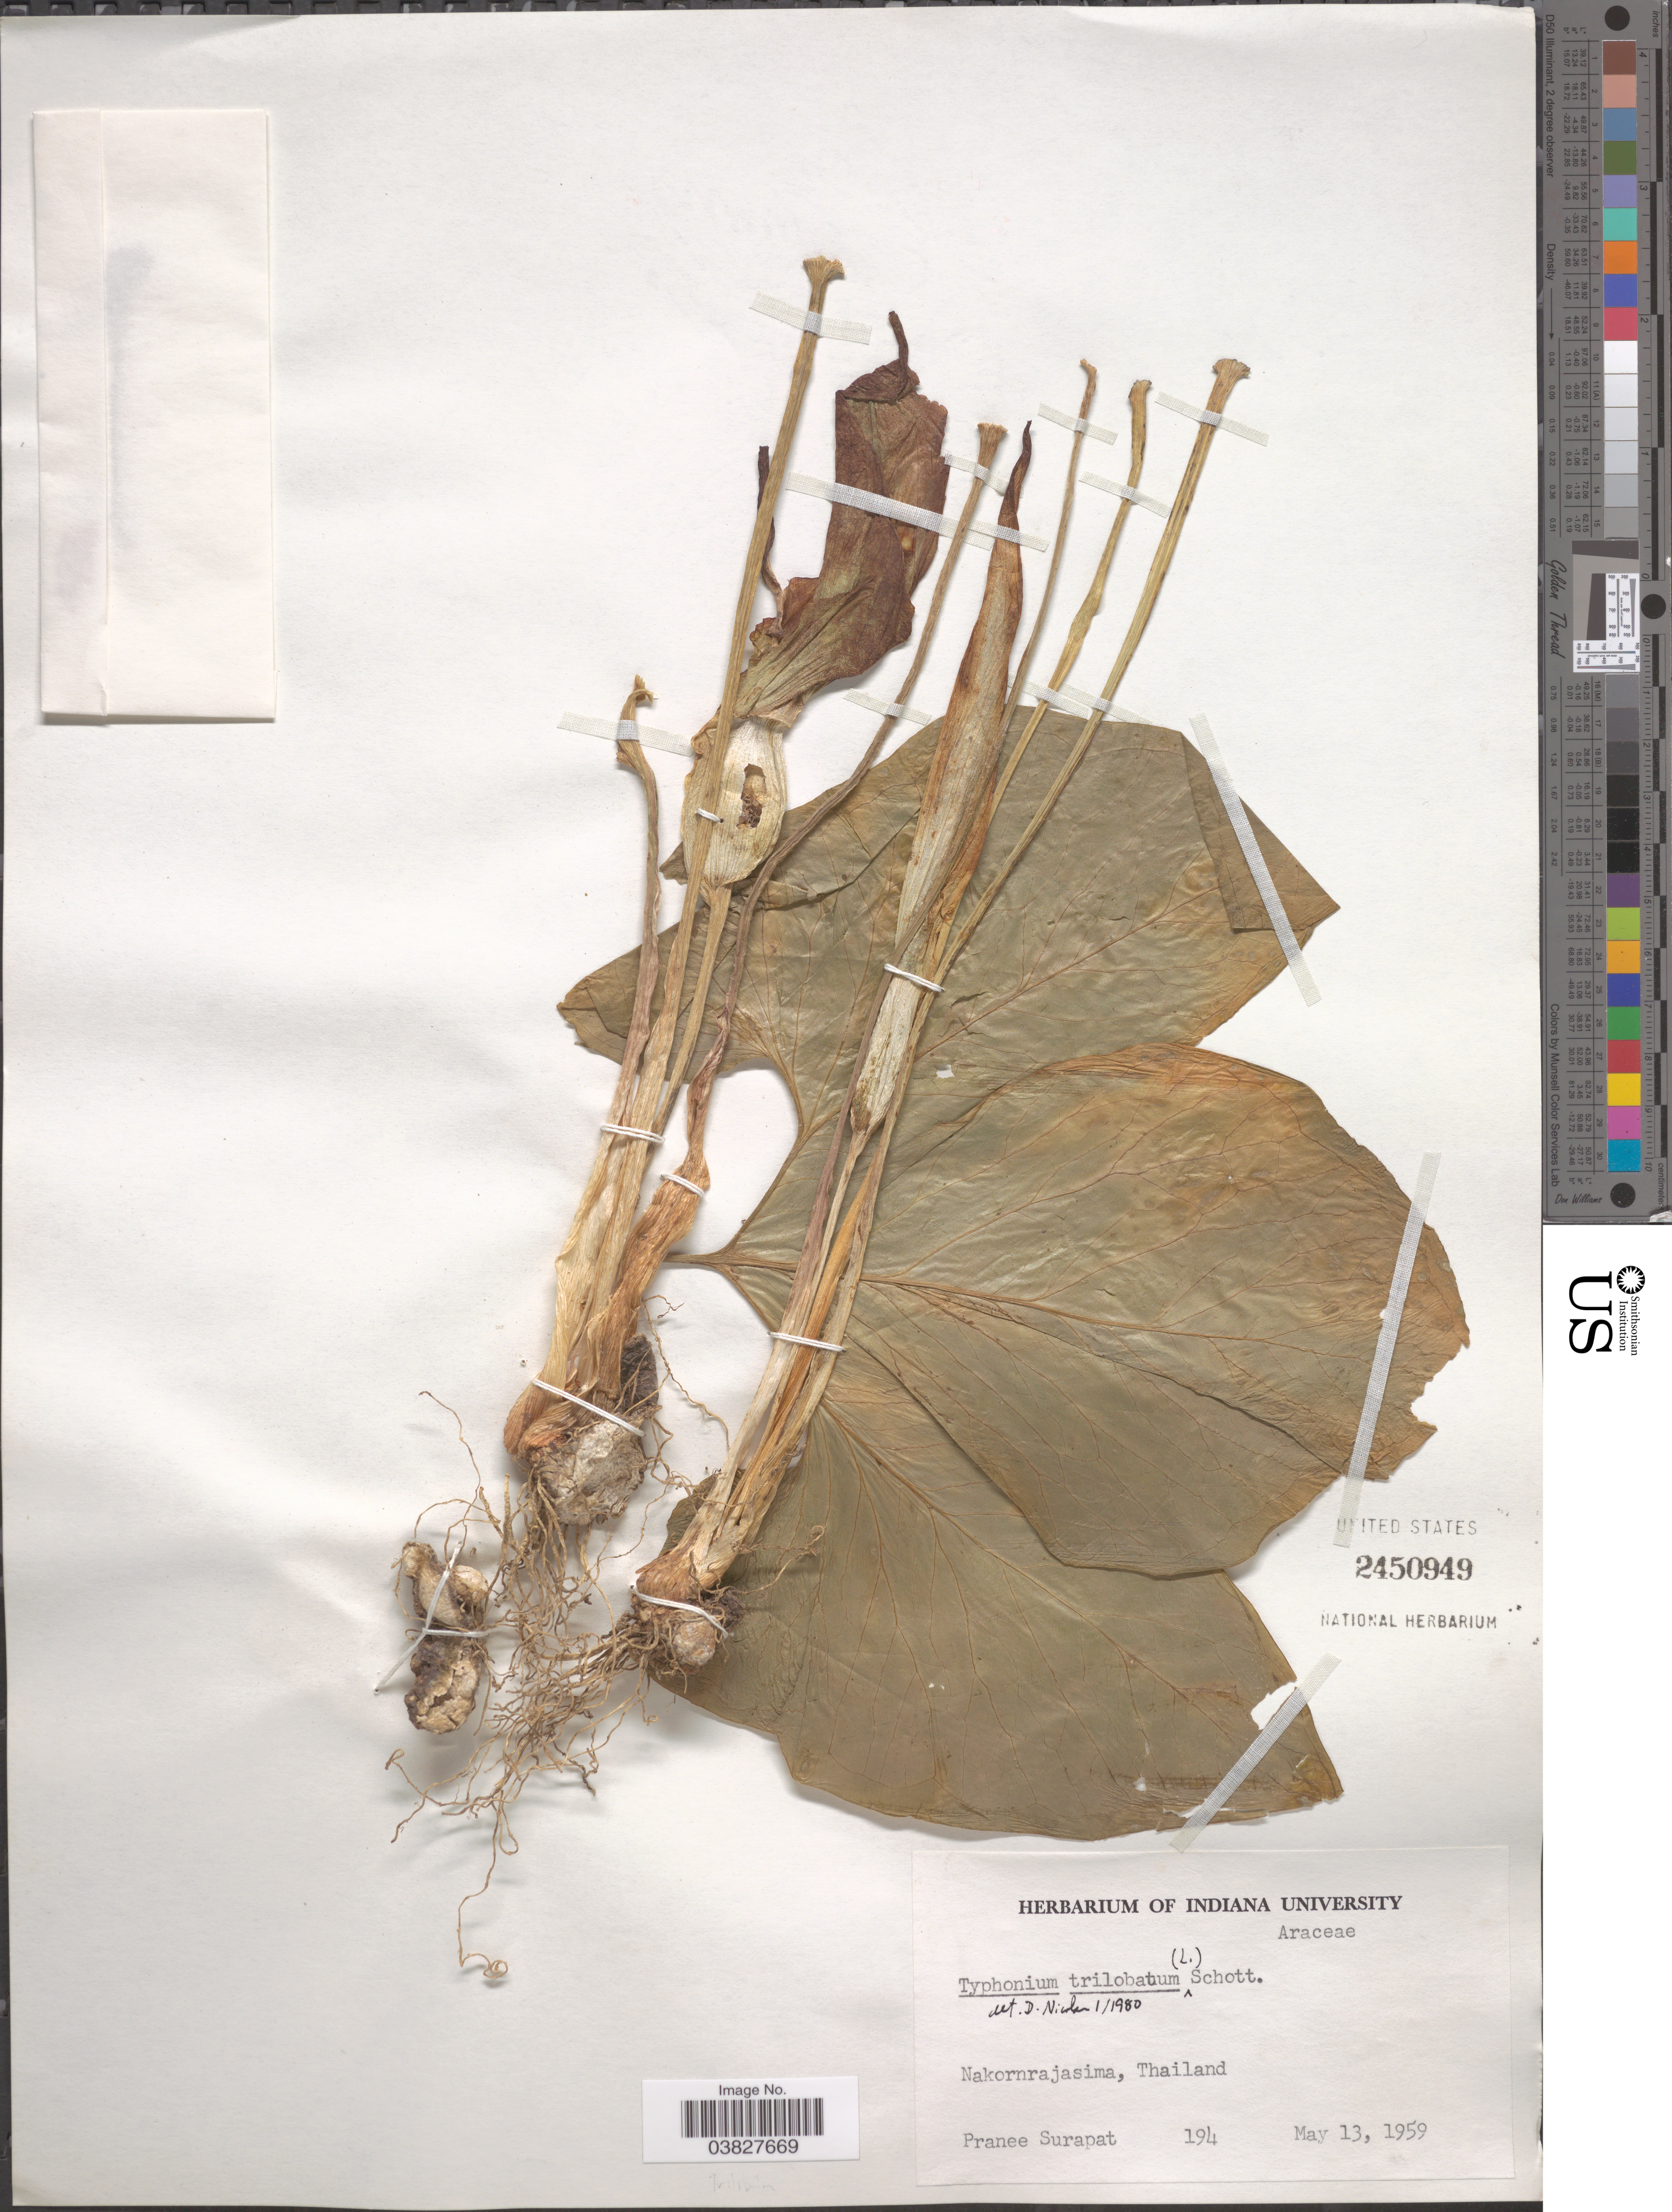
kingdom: Plantae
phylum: Tracheophyta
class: Liliopsida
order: Alismatales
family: Araceae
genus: Typhonium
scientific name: Typhonium trilobatum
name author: (L.) Schott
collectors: P. Surapat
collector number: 194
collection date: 1959-05-13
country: Thailand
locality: Nakornrajasima.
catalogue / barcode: US 2450949